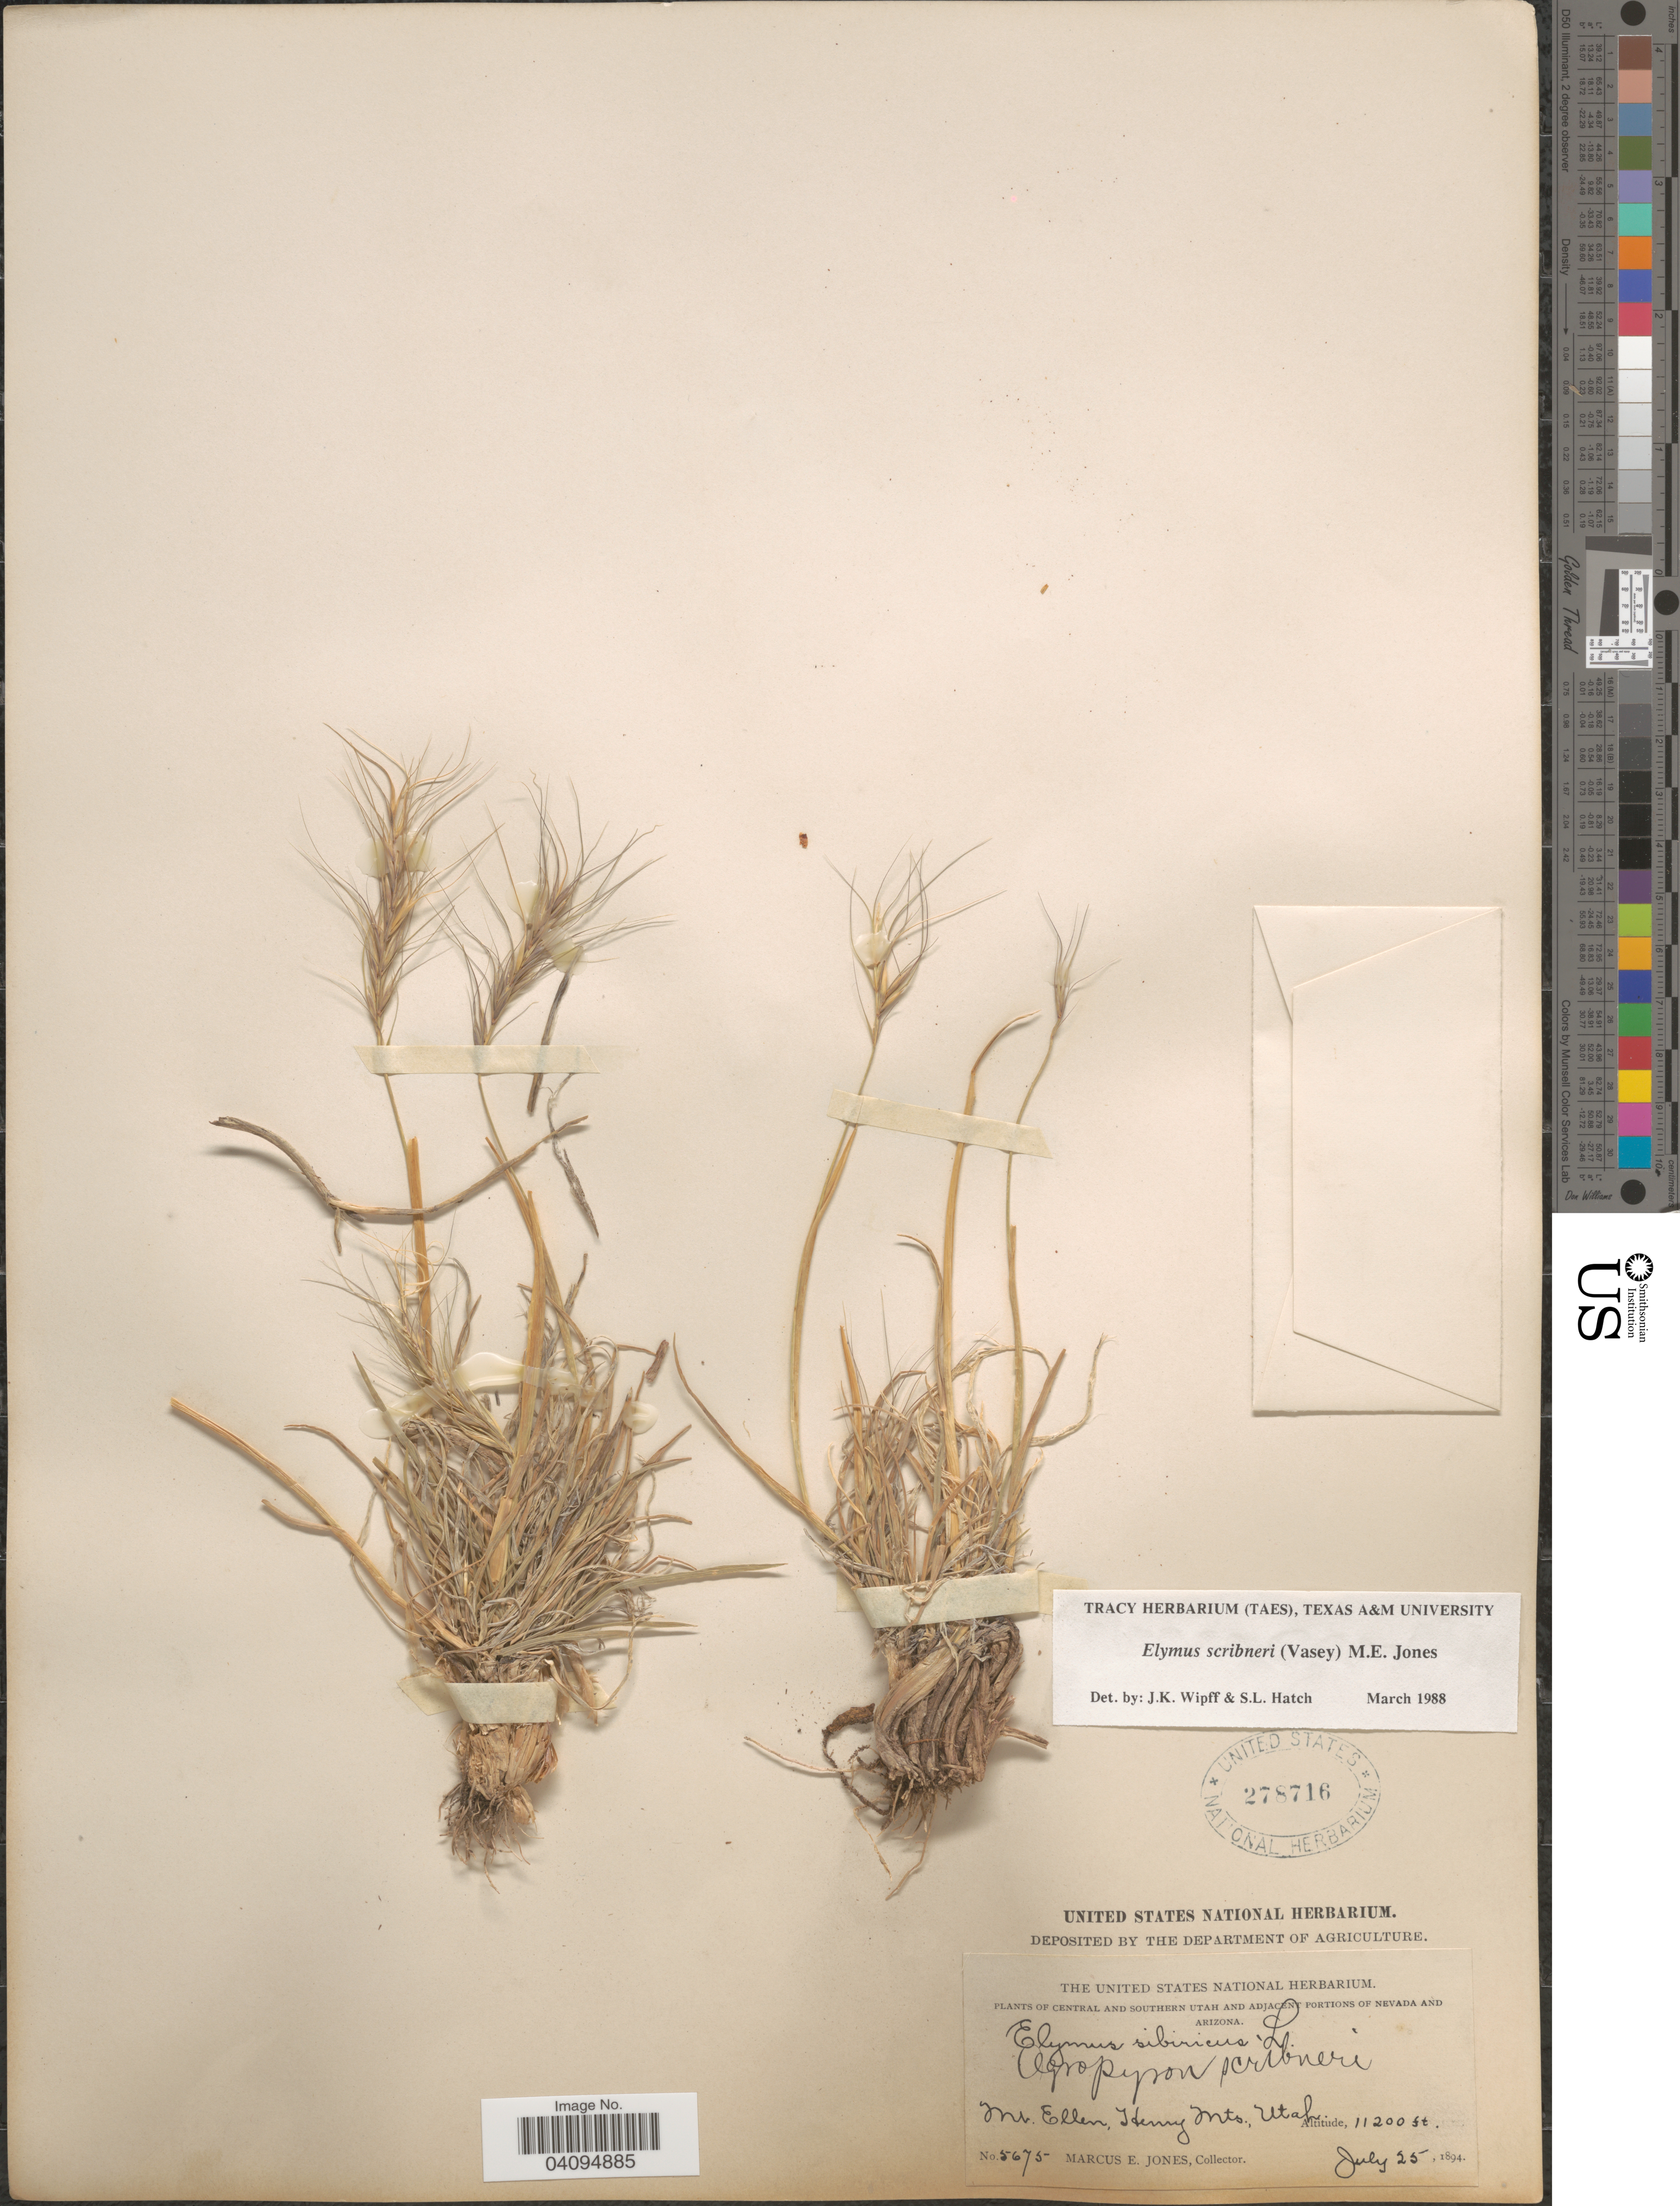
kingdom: Plantae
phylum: Tracheophyta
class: Liliopsida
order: Poales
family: Poaceae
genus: Elymus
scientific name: Elymus scribneri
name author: (Vasey) M.E. Jones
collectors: M. E. Jones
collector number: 5675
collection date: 1894-07-25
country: United States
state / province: Utah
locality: Central and Southern Utah. Mt. Ellen, Henry Mts.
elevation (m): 3414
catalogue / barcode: US 278716